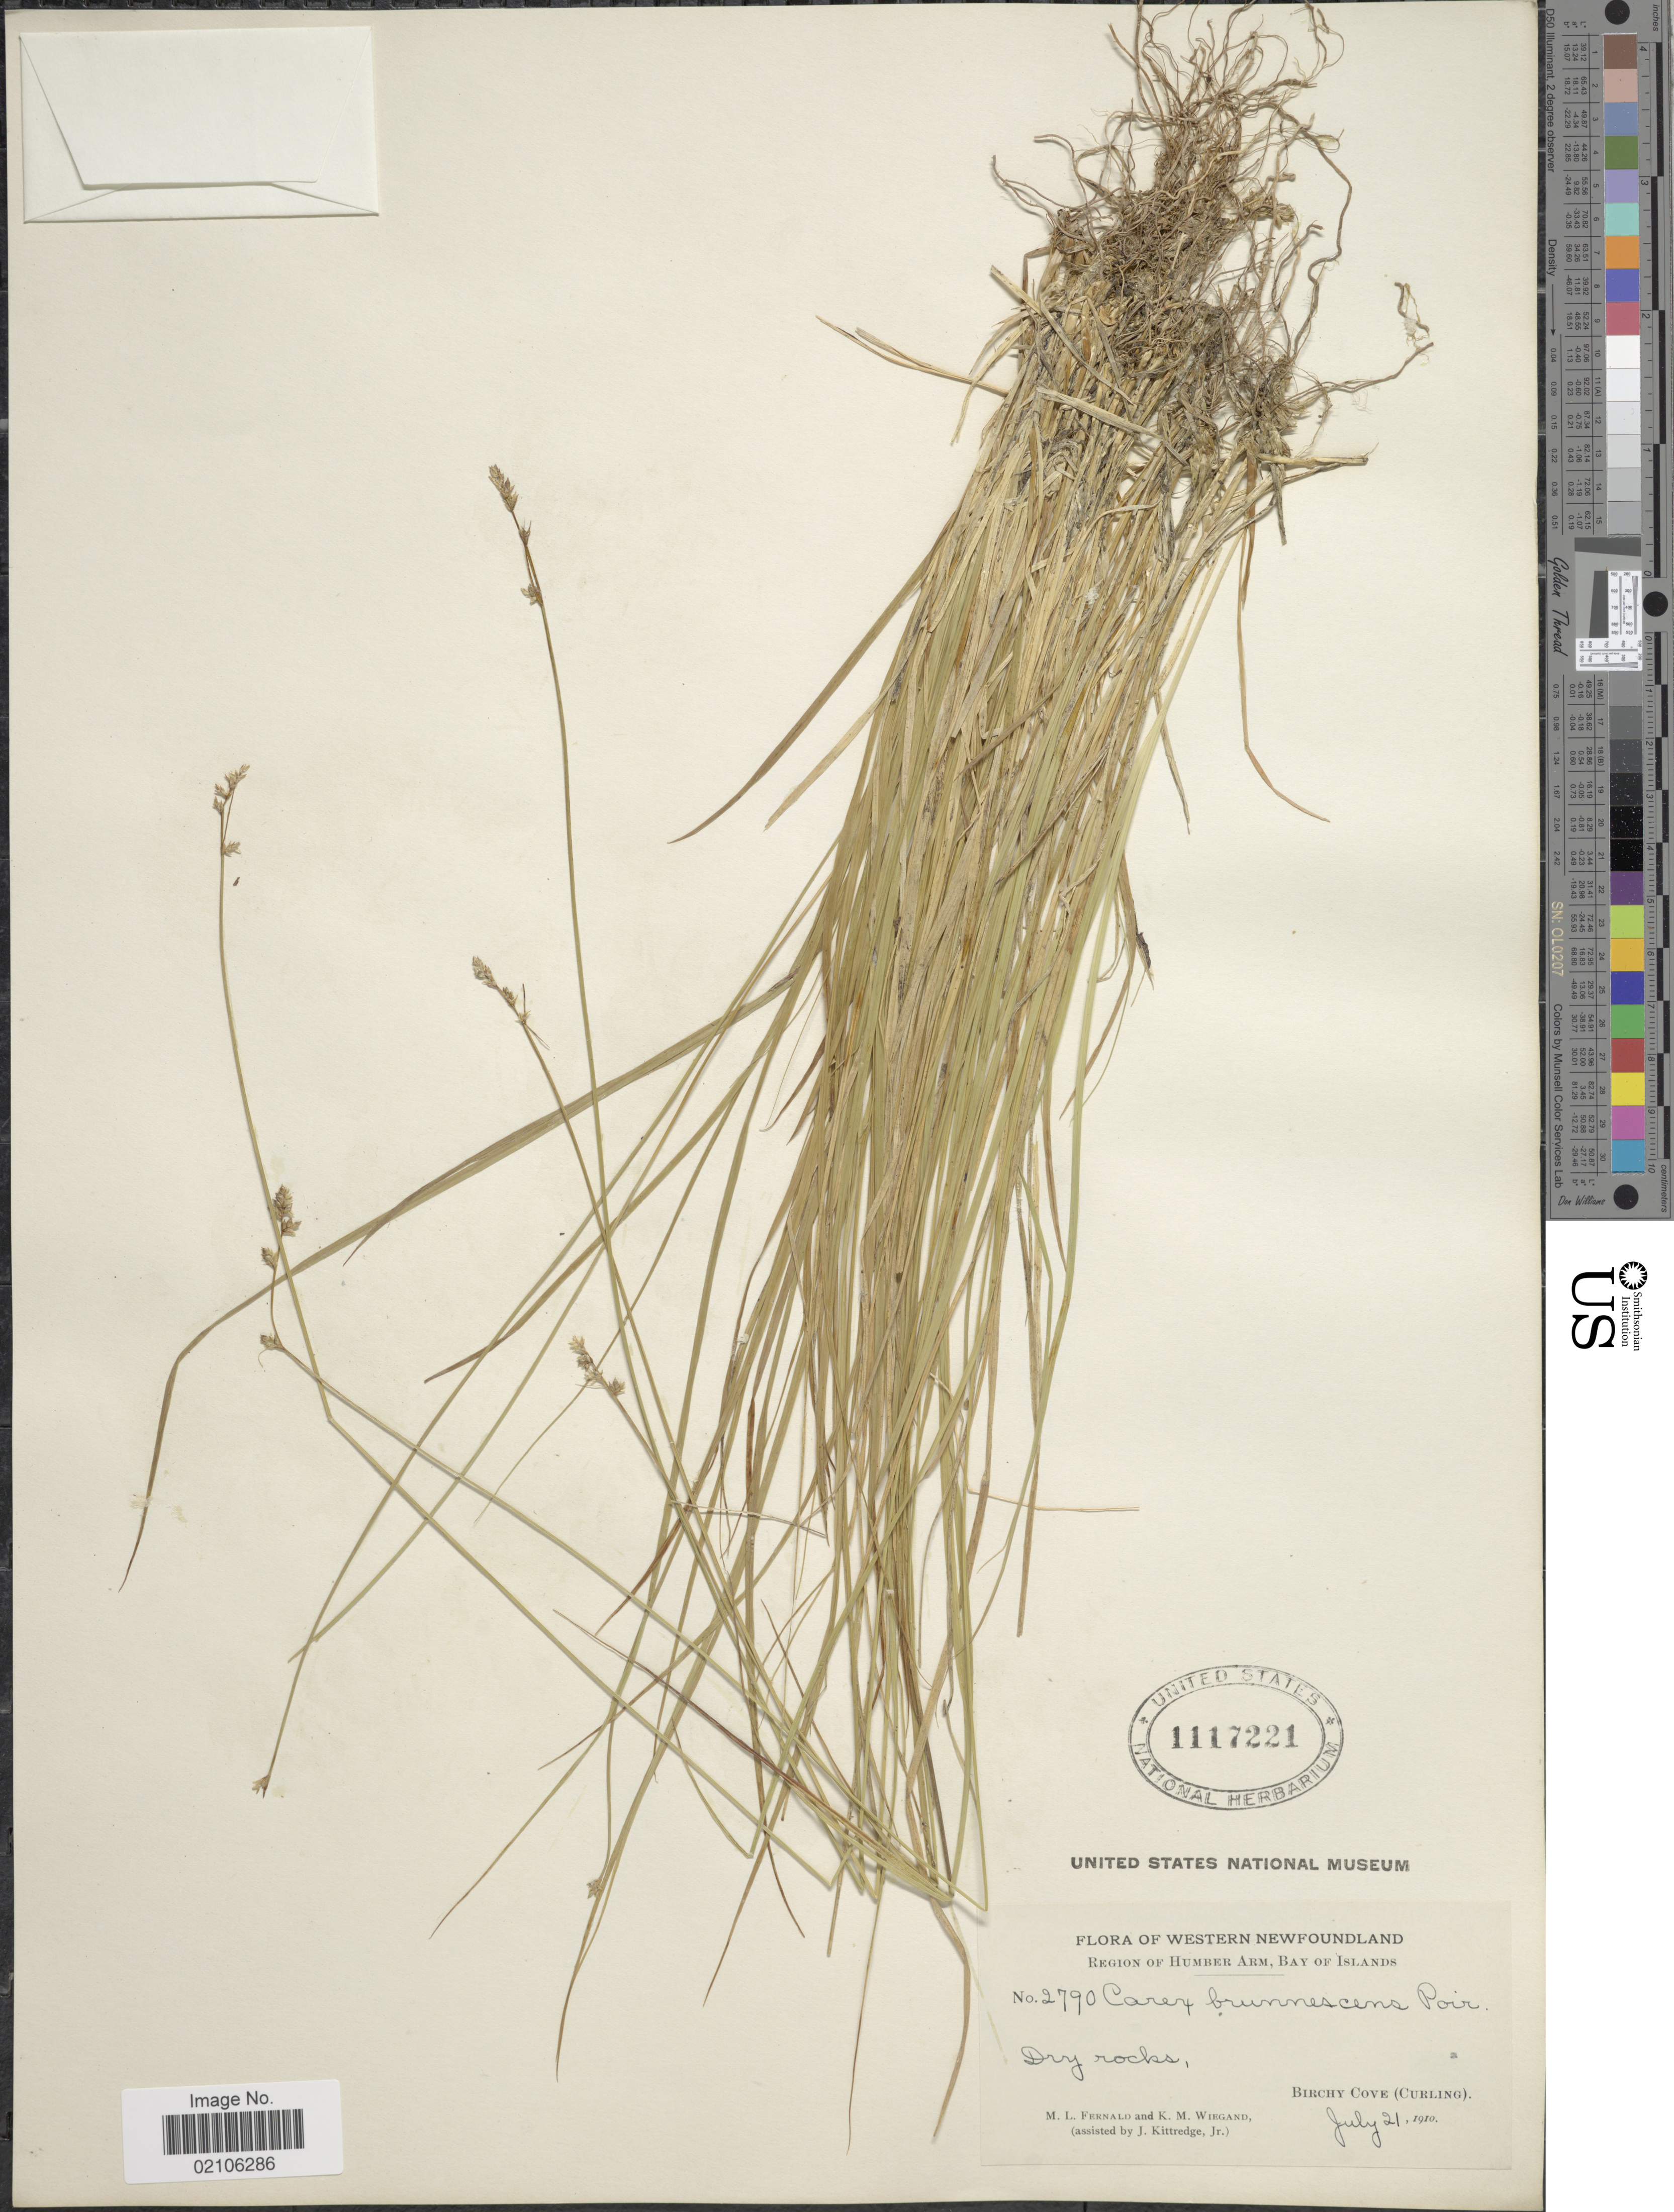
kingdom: Plantae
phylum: Tracheophyta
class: Liliopsida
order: Poales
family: Cyperaceae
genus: Carex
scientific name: Carex brunnescens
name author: (Pers.) Poir.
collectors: M. L. Fernald, K. M. Wiegand & J. Kittredge Jr.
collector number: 2790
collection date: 1910-07-21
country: Canada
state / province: Newfoundland and Labrador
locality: Western Newfoundland, dry rocks, Birchy Cove (Curling), region of Humber Arm, Bay of Islands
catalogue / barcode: US 1117221